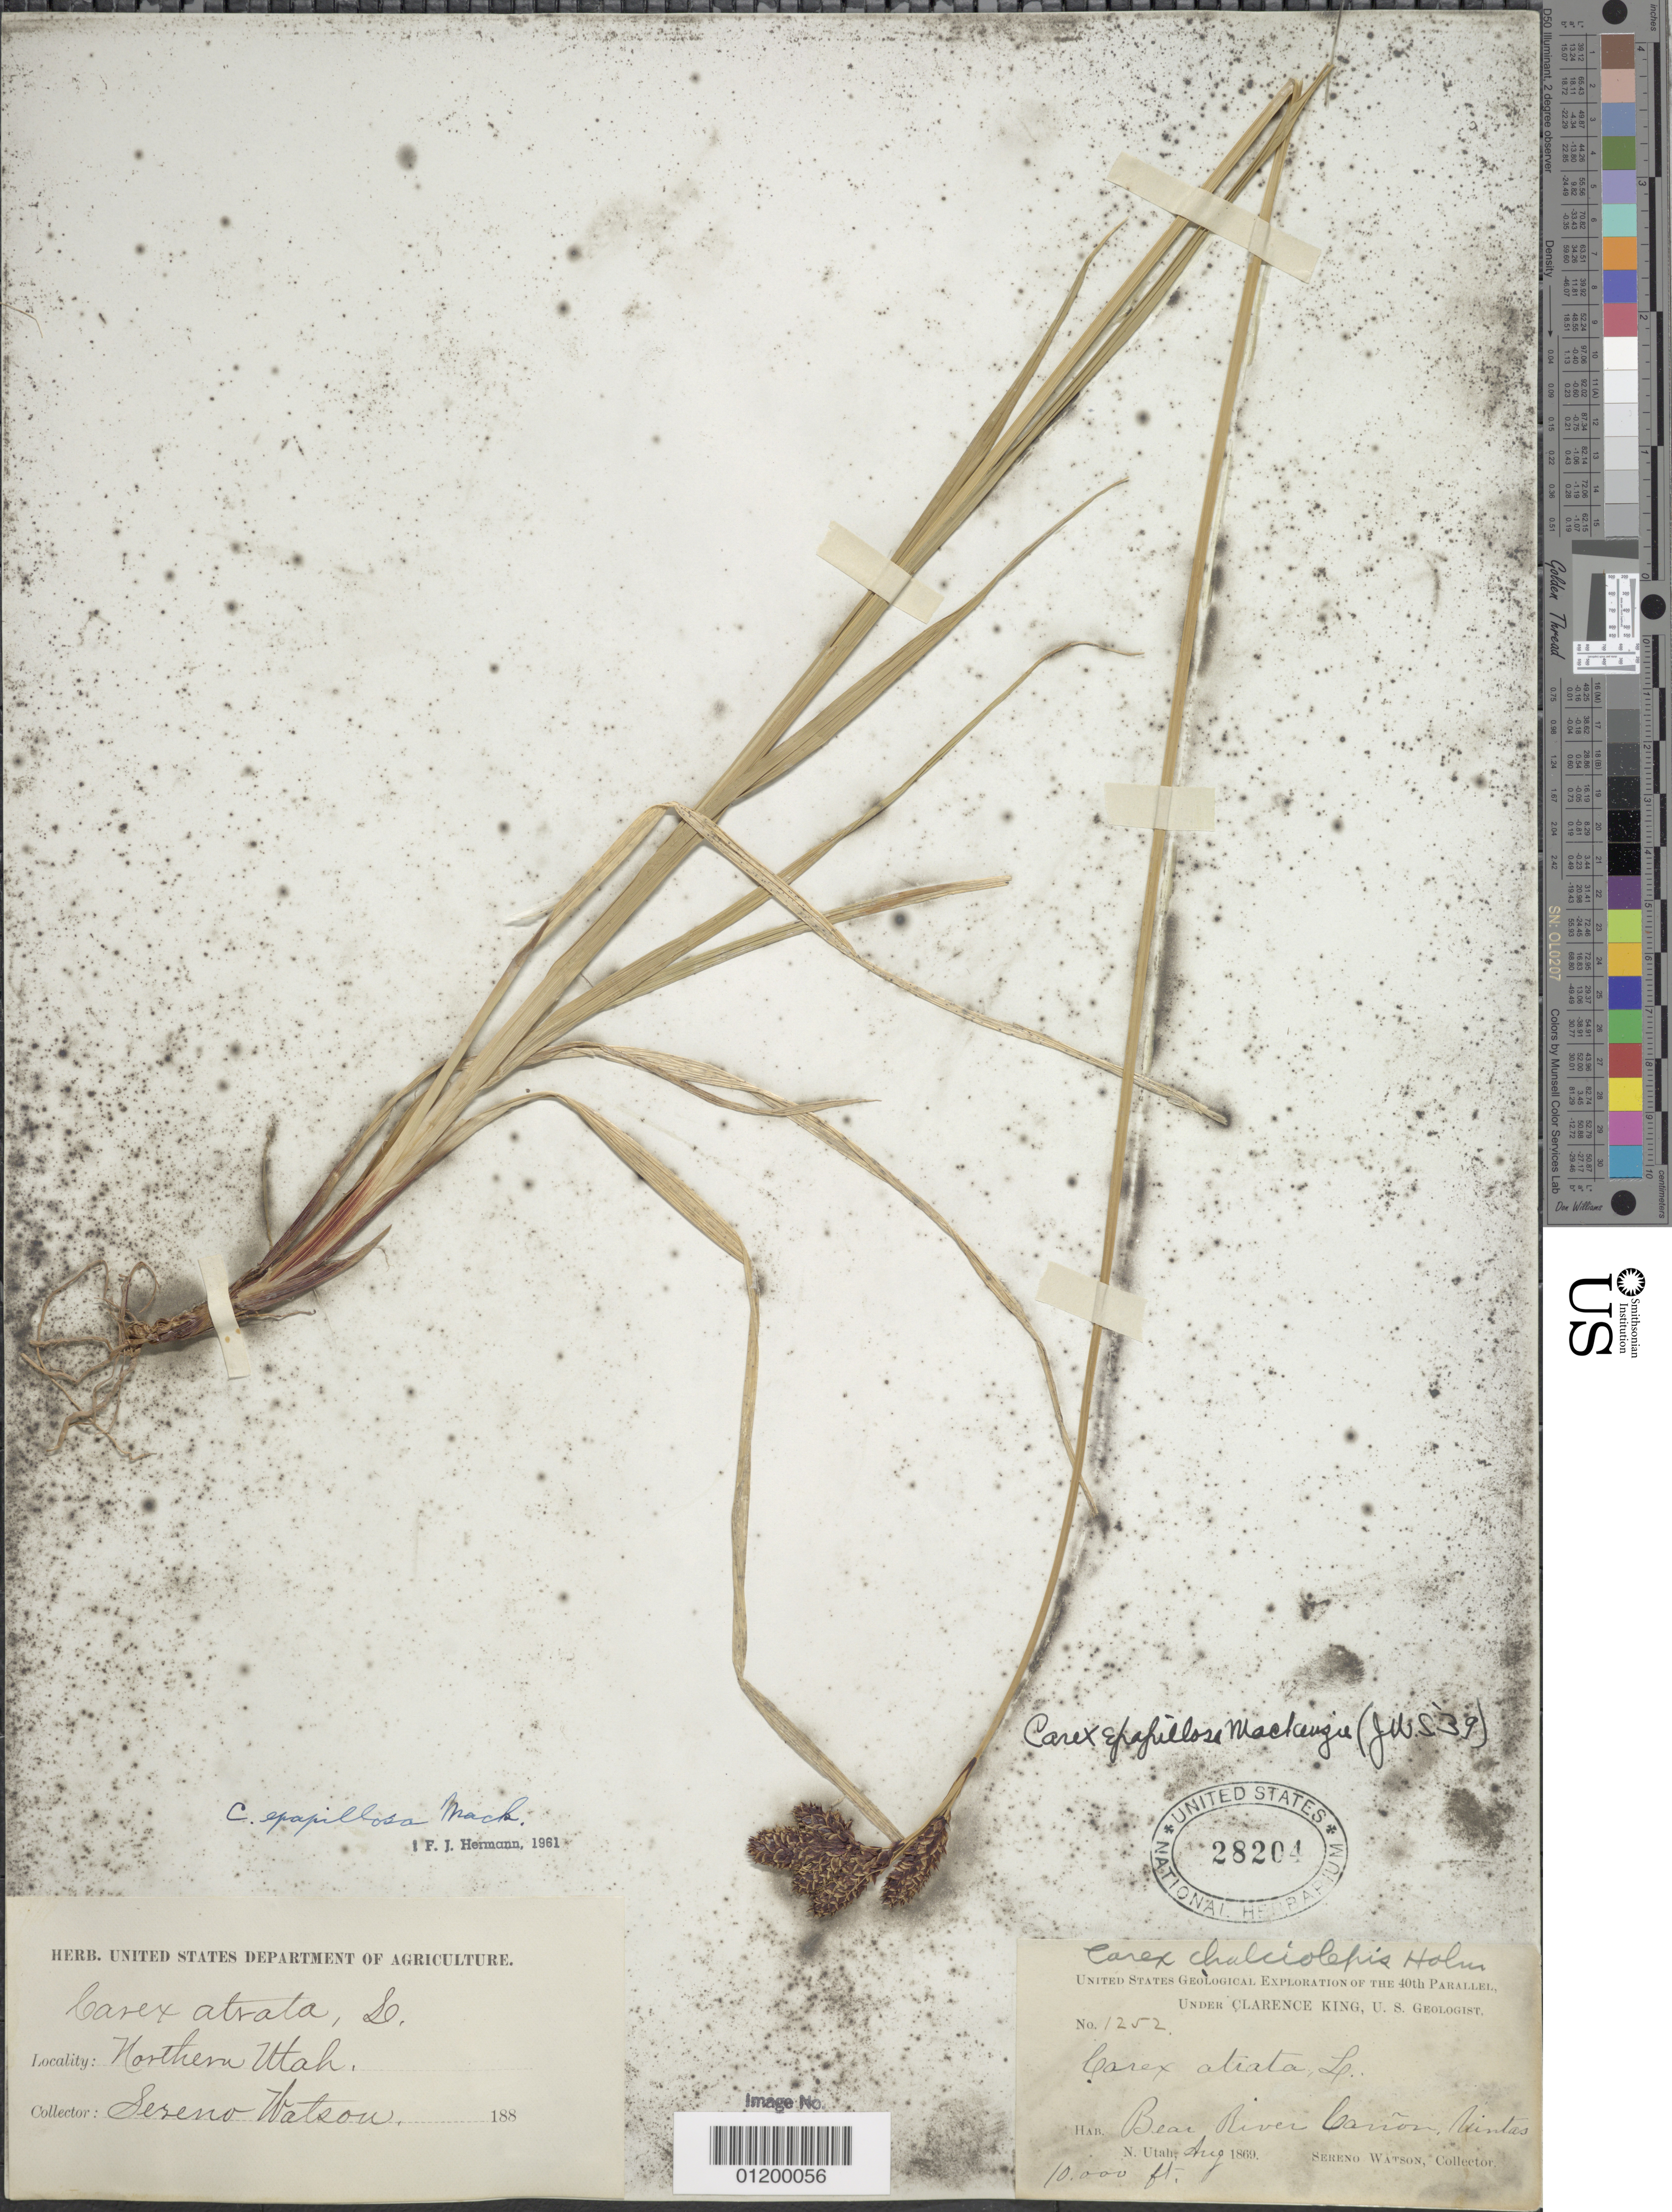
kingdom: Plantae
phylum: Tracheophyta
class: Liliopsida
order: Poales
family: Cyperaceae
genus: Carex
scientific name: Carex epapillosa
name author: Mack.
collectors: S. Watson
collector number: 1252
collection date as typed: Aug1869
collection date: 1869-08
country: United States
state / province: Utah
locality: Bear River Canyon, Uintas.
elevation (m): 3048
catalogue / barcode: US 28204